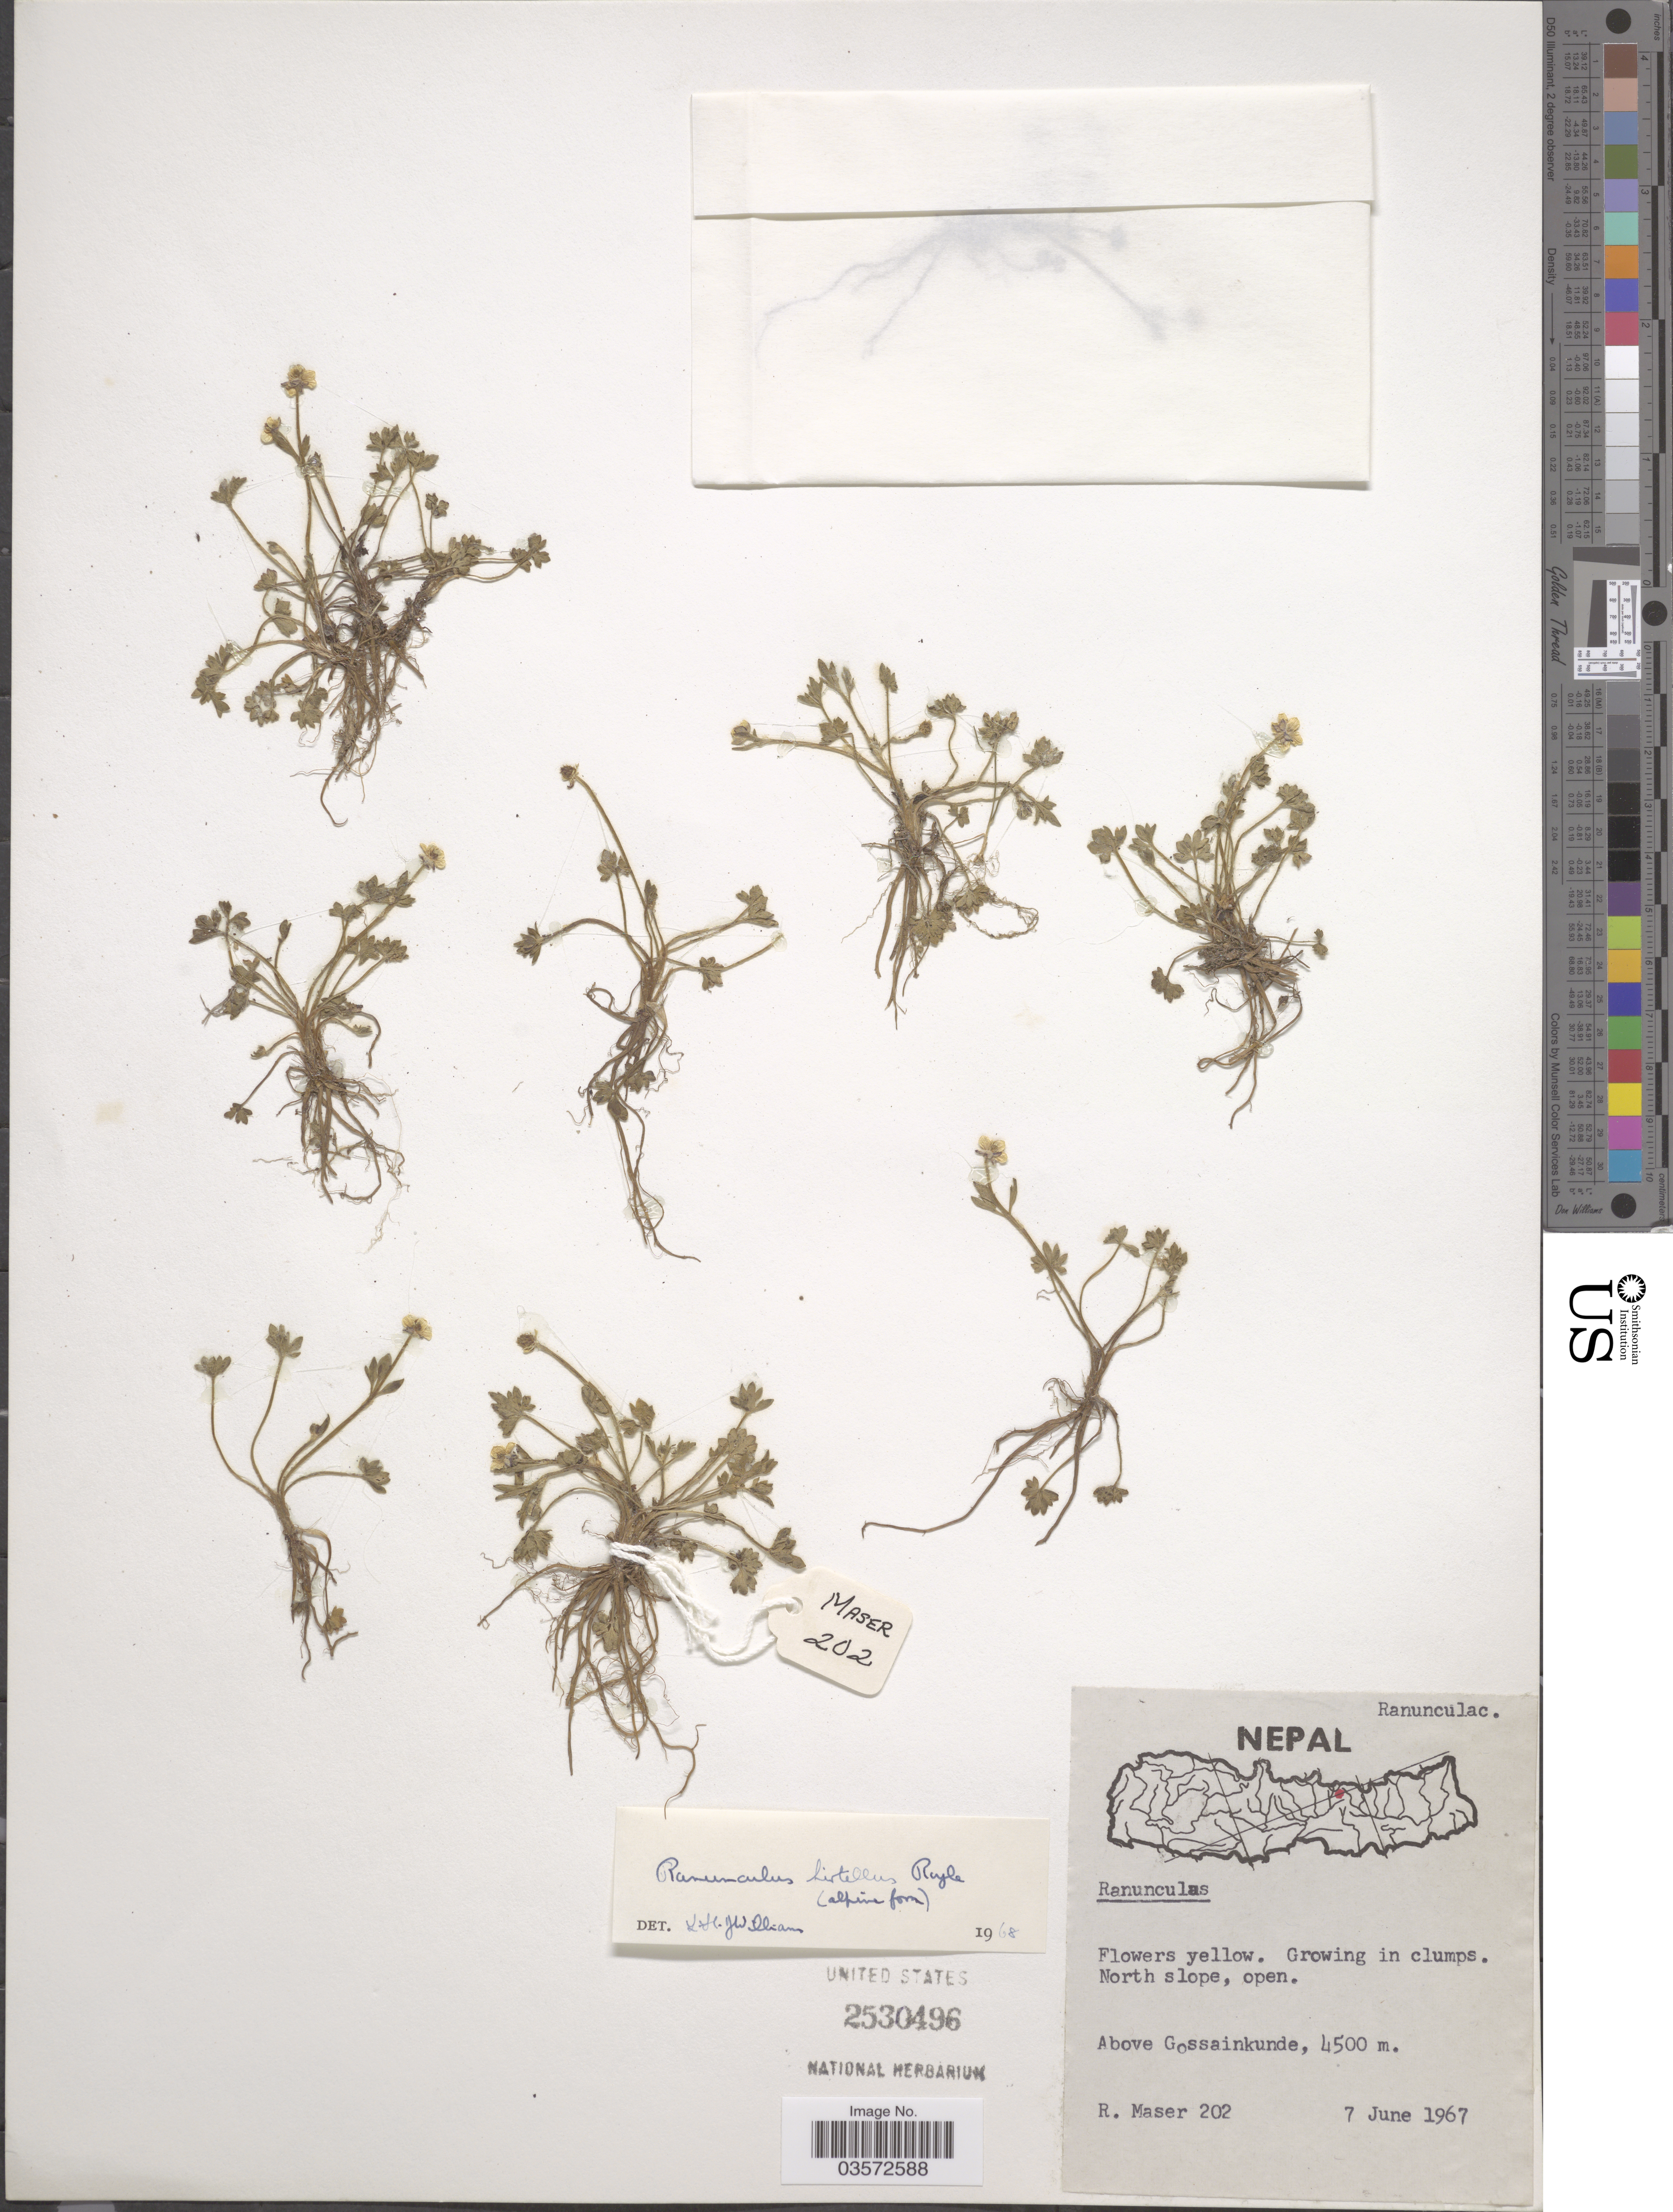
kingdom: Plantae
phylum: Tracheophyta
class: Magnoliopsida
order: Ranunculales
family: Ranunculaceae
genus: Ranunculus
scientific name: Ranunculus hirtellus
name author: Royle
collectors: R. Maser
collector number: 202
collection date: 1967-06-07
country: Nepal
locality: Above Gossainkunde.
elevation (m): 4500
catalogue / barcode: US 2530496